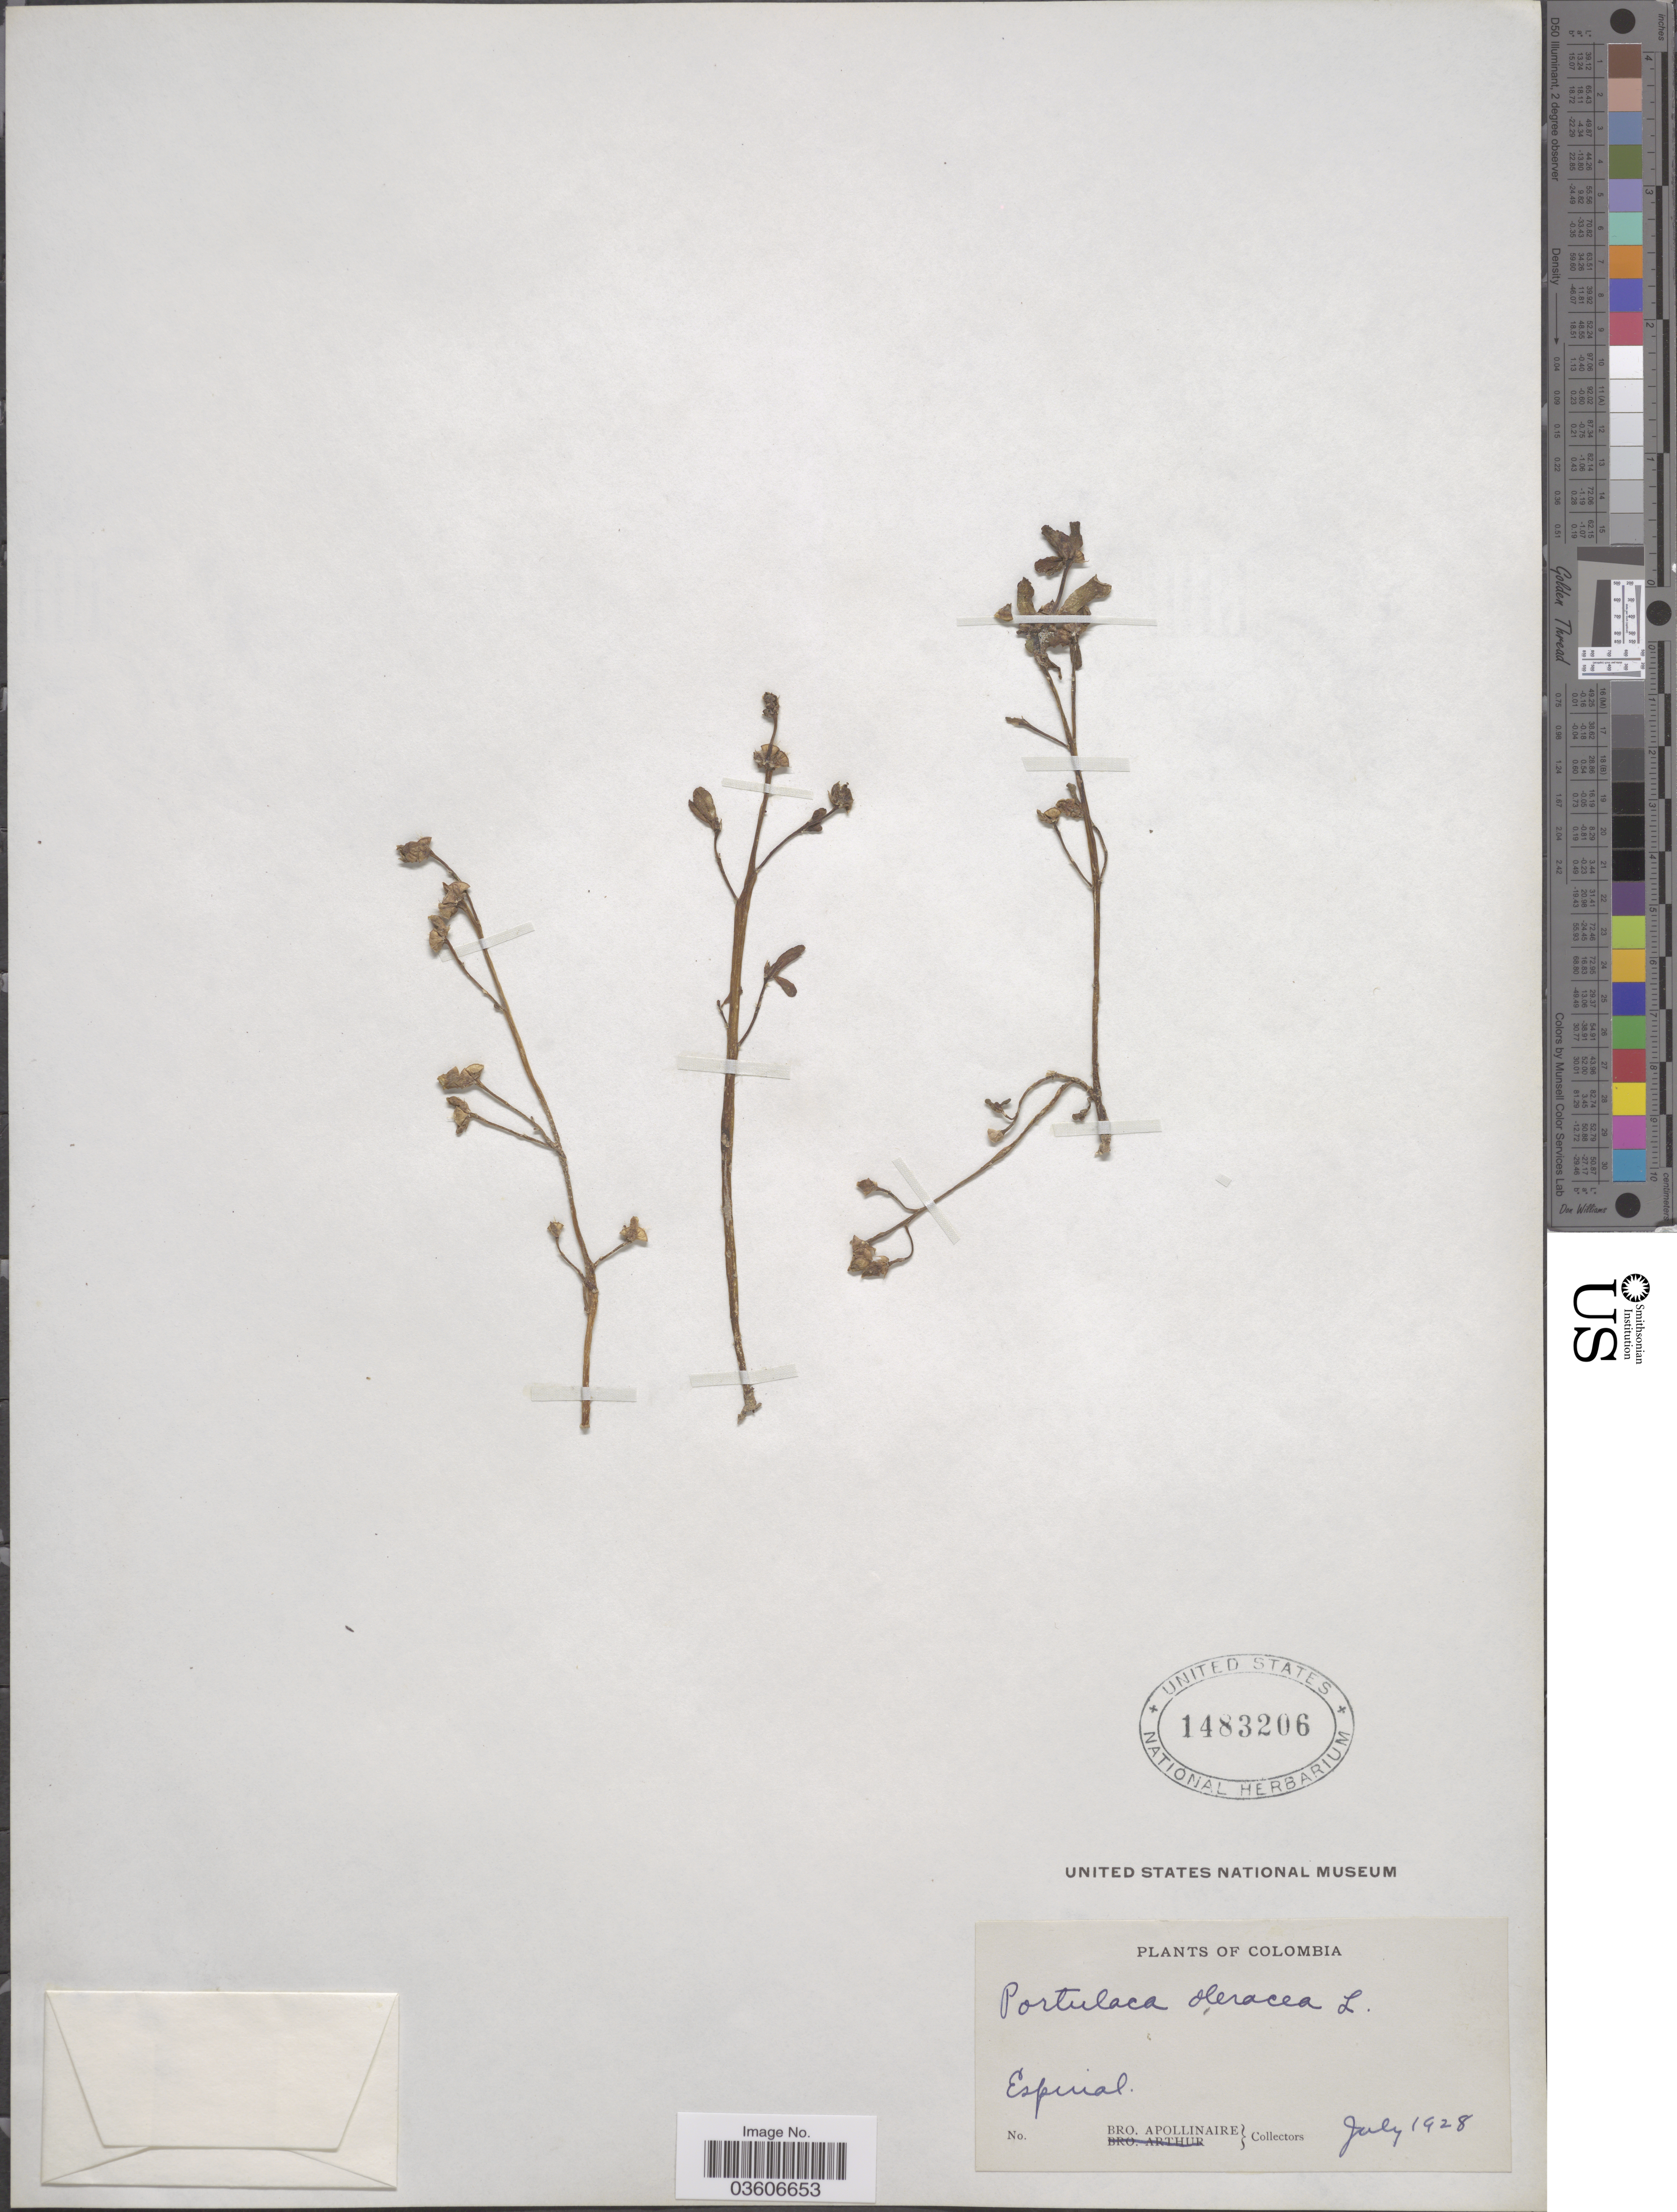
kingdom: Plantae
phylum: Tracheophyta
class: Magnoliopsida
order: Caryophyllales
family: Portulacaceae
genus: Portulaca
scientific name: Portulaca oleracea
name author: L.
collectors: Bro. Apollinaire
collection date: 1928-07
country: Colombia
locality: Espinal.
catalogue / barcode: US 1483206